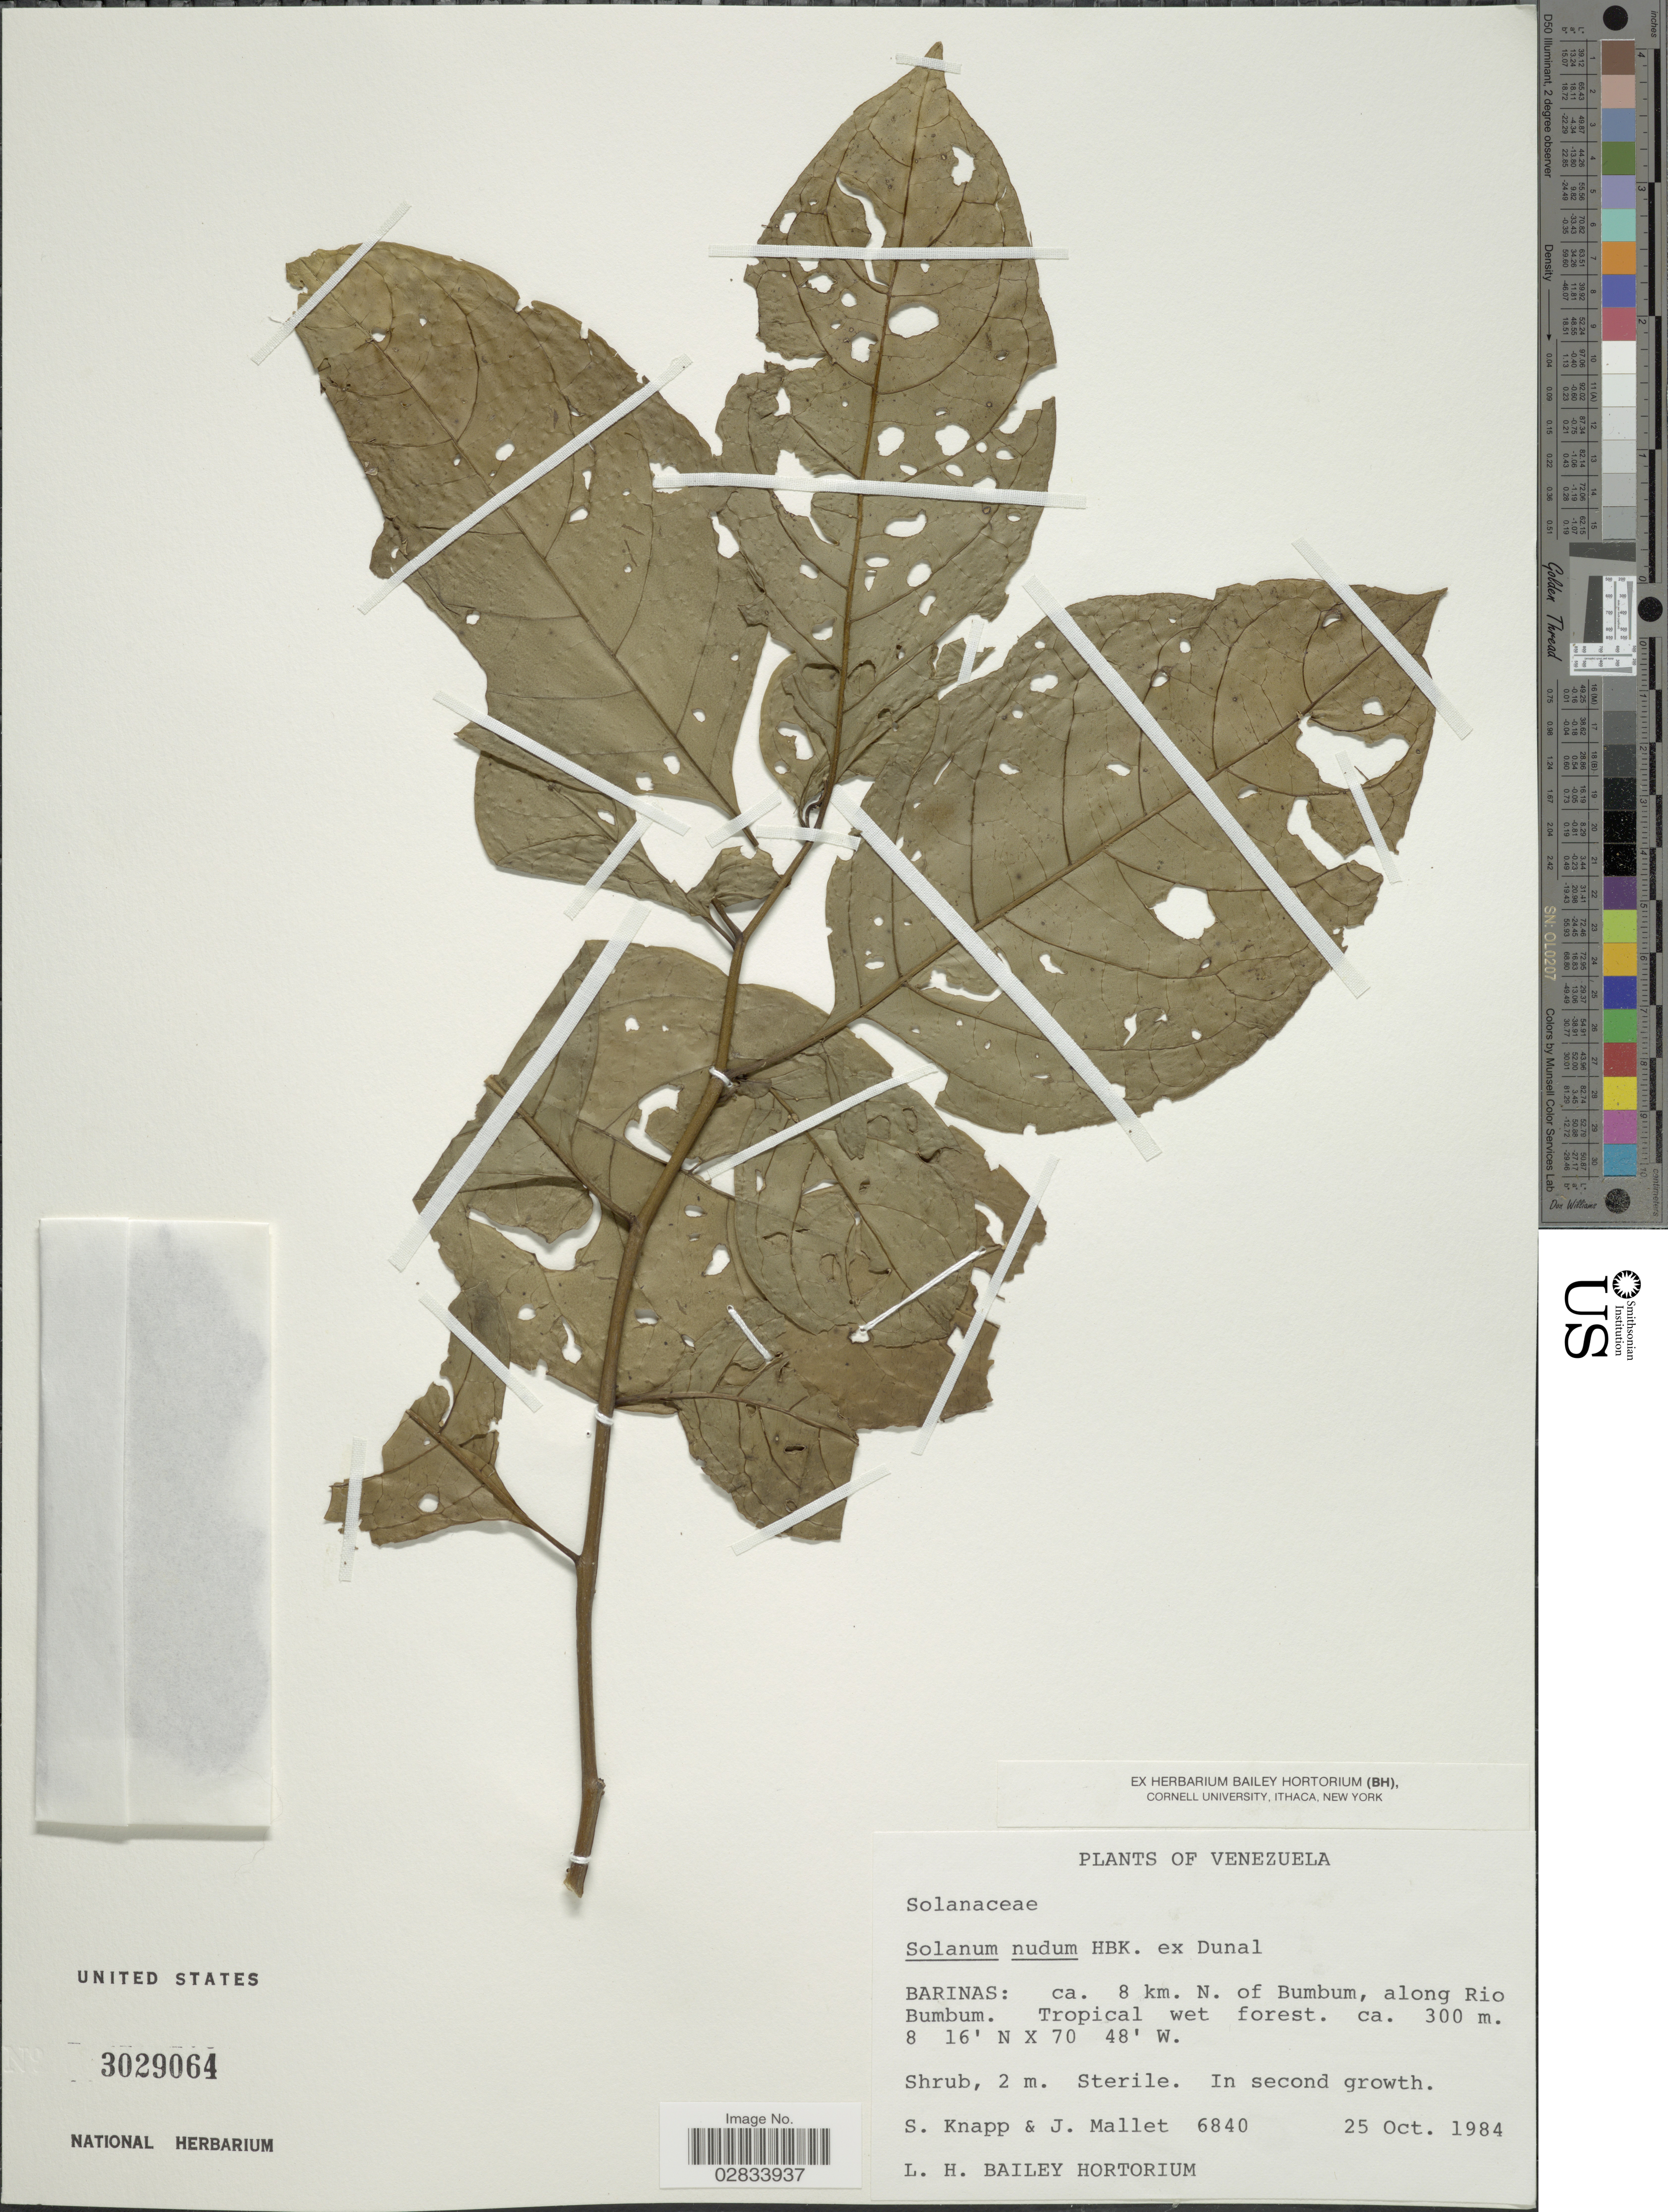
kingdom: Plantae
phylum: Tracheophyta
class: Magnoliopsida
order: Solanales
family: Solanaceae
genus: Solanum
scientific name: Solanum nudum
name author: Humb. & Bonpl. ex Dunal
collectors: S. Knapp & J. Mallet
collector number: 6840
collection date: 1984-10-25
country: Venezuela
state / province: Barinas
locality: Barinas: ca. 8 km. N. of Bumbum, along Rio Bumbum, Tropical wet forest.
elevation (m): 300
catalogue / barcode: US 3029064